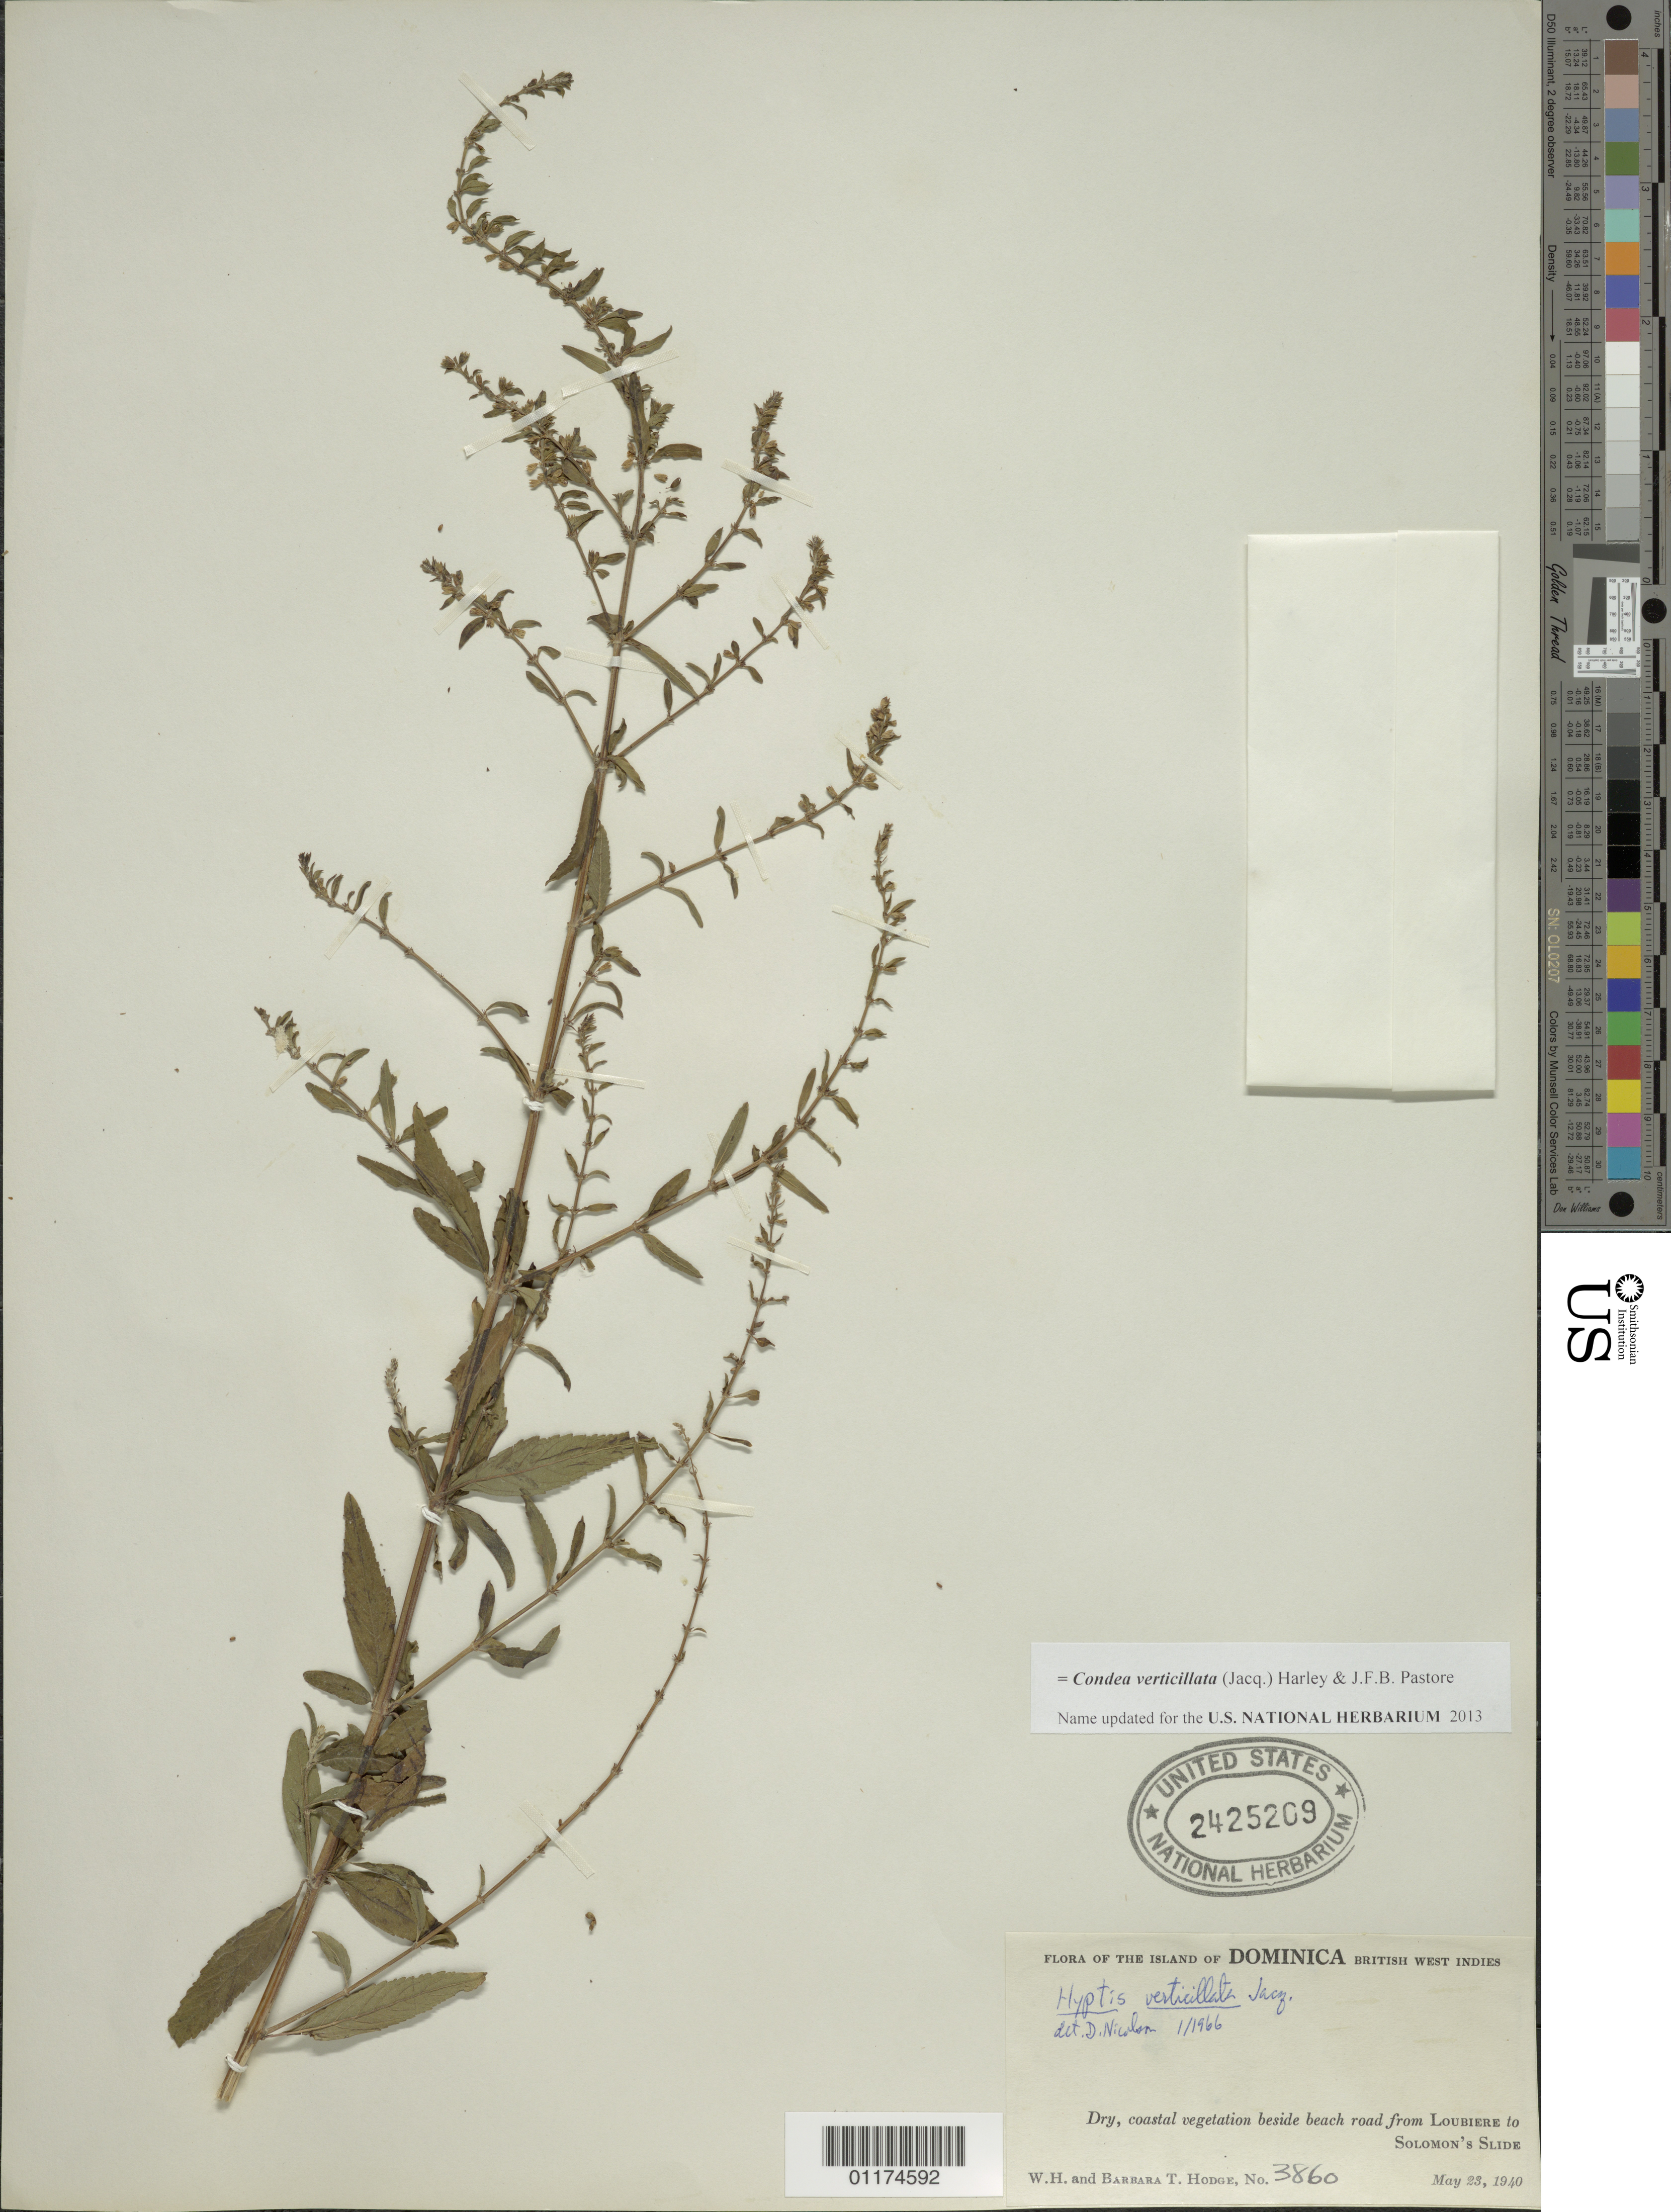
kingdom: Plantae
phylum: Tracheophyta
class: Magnoliopsida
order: Lamiales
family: Lamiaceae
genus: Condea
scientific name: Condea verticillata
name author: (Jacq.) Harley & J.F.B. Pastore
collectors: W. Hodge & B. Hodge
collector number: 3860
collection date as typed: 23 May 1940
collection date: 1940-05-23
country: Dominica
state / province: St. George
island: Dominica I.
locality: ...beside beach road from Loubiere to Solomon's Slide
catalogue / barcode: US 2425209